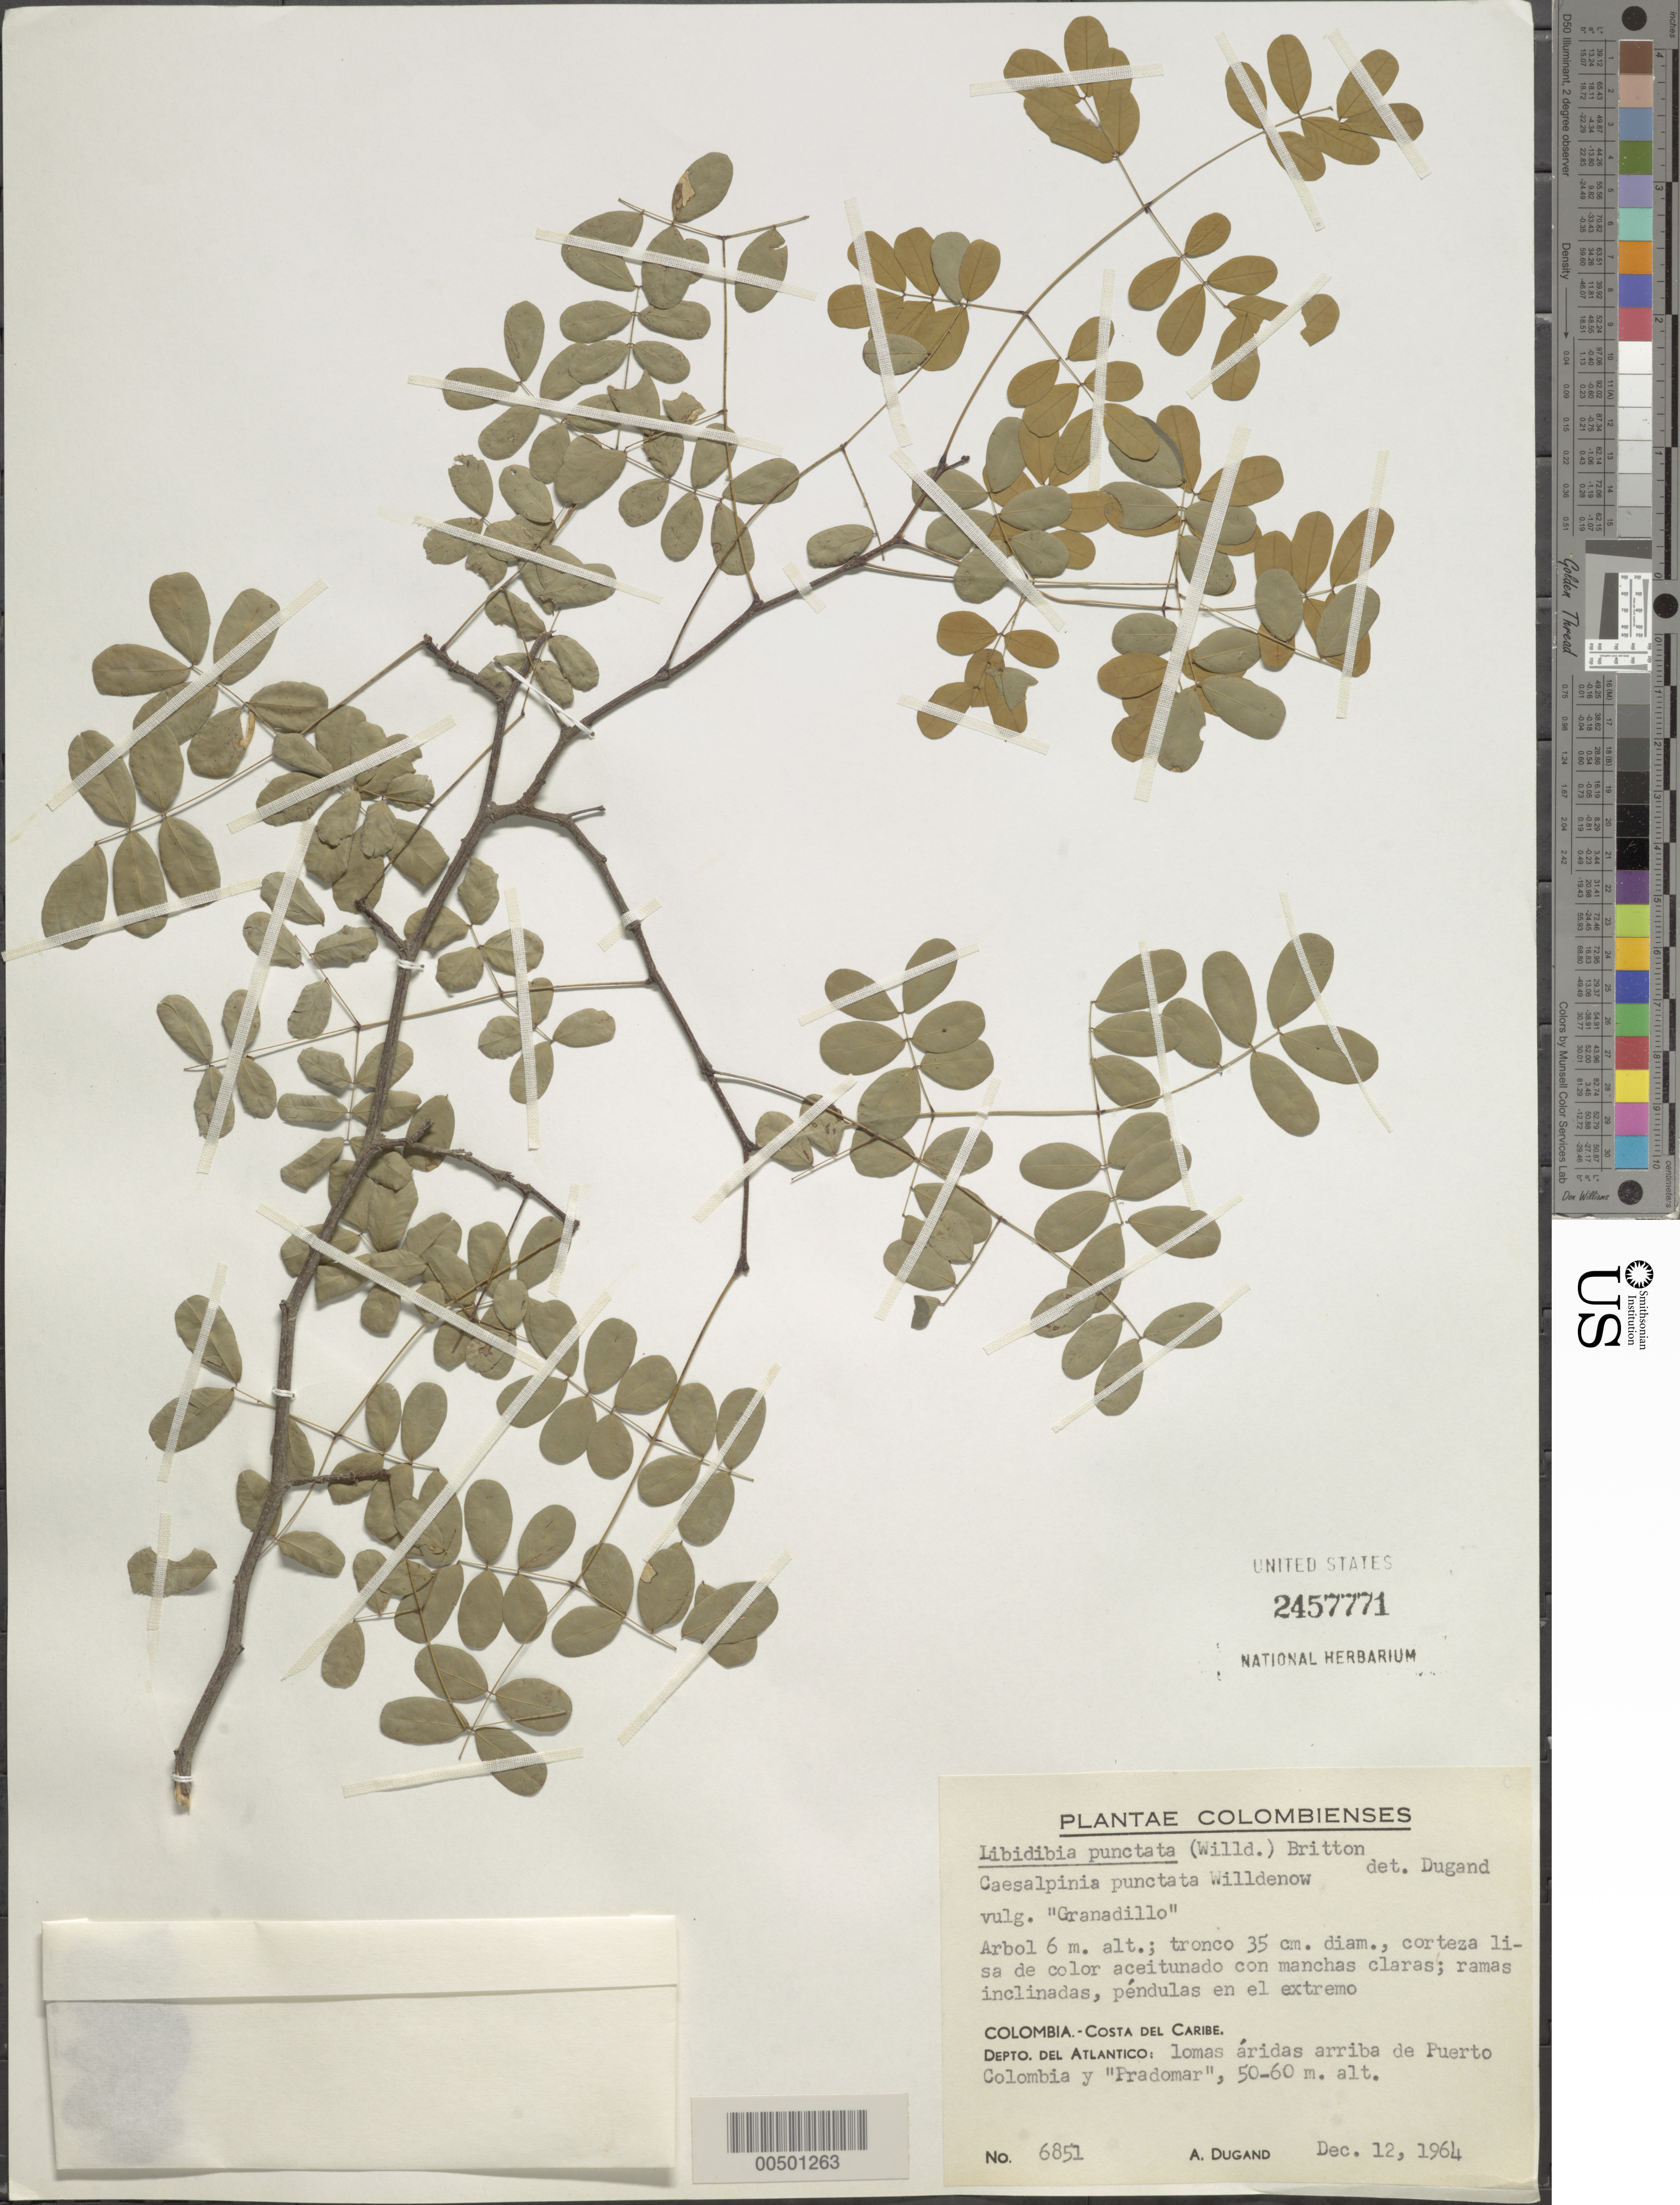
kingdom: Plantae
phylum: Tracheophyta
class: Magnoliopsida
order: Fabales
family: Fabaceae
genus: Libidibia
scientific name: Libidibia punctata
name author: (Willd.) Britton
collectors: A. Dugand G.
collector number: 6851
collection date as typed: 12 Dec 1964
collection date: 1964-12-12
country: Colombia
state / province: Atlántico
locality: Lomas Aridas Ariba de Puerto Colombia y "Pradomar", Costa del Caribe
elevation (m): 50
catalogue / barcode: US 2457771